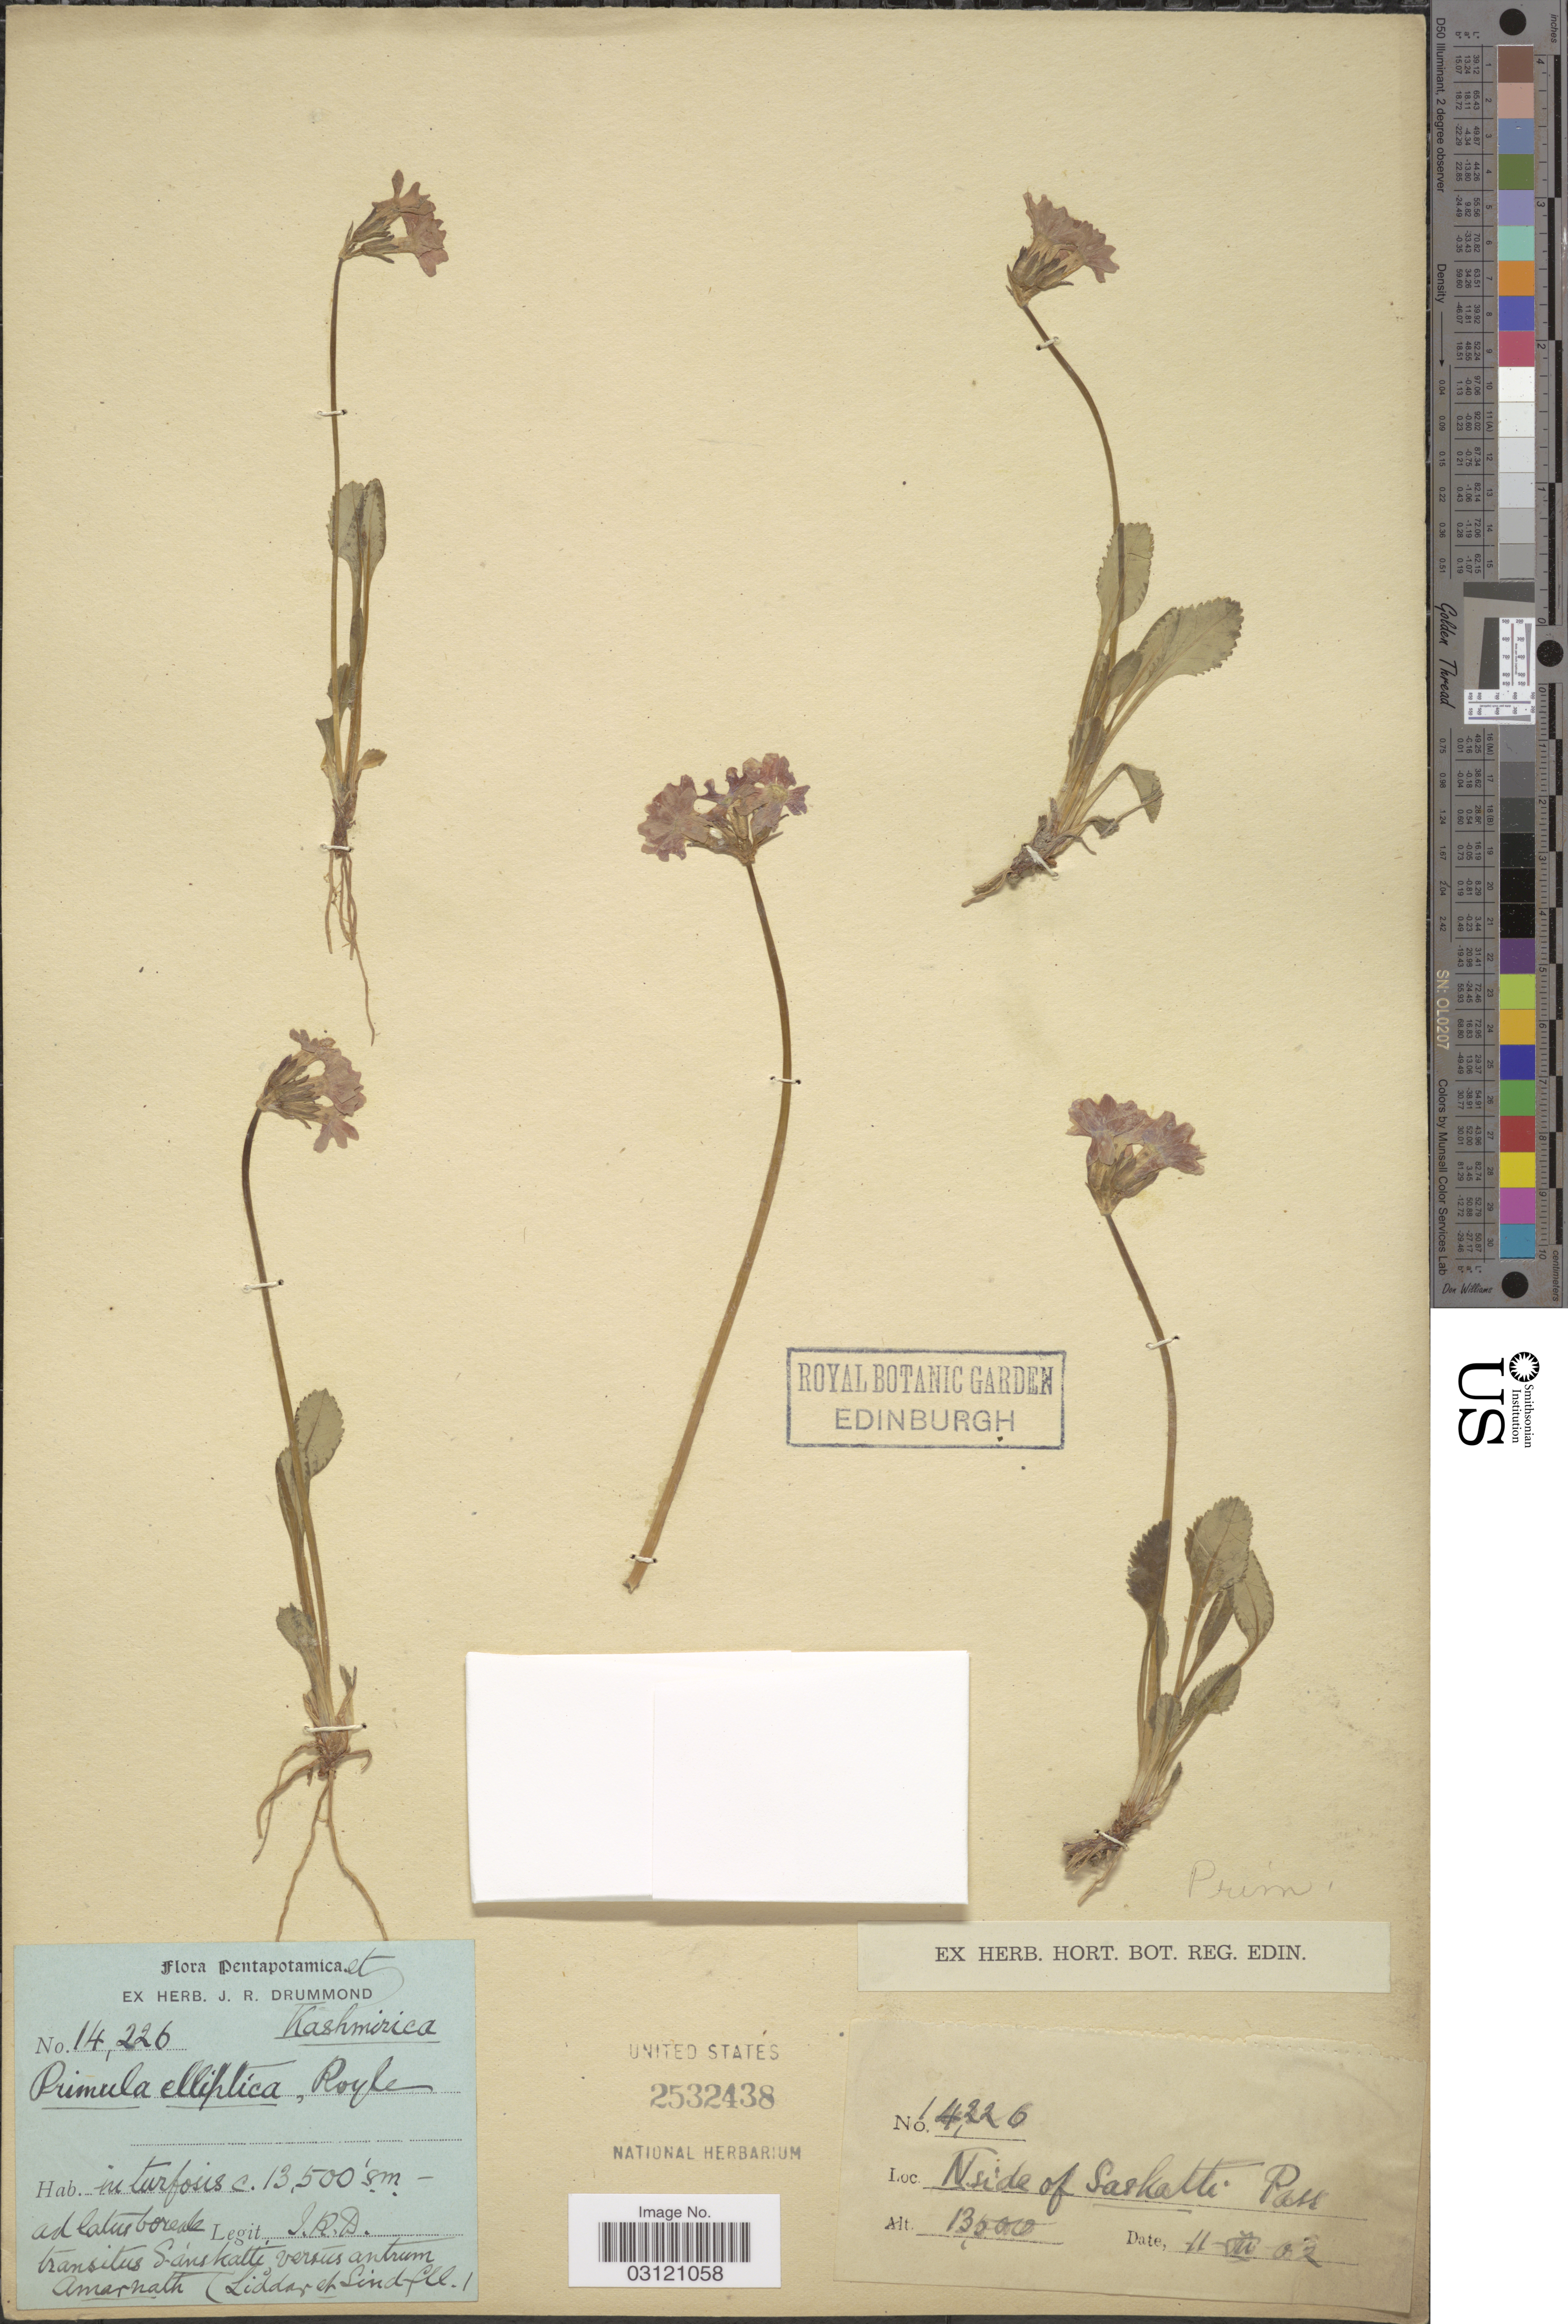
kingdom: Plantae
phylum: Tracheophyta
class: Magnoliopsida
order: Ericales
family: Primulaceae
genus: Primula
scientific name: Primula elliptica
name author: Royle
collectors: J. R. Drummond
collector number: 14226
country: India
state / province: Jammu and Kashmir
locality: Kashmirica. N side of Saskati Pass.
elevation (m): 13500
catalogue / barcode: US 2532438